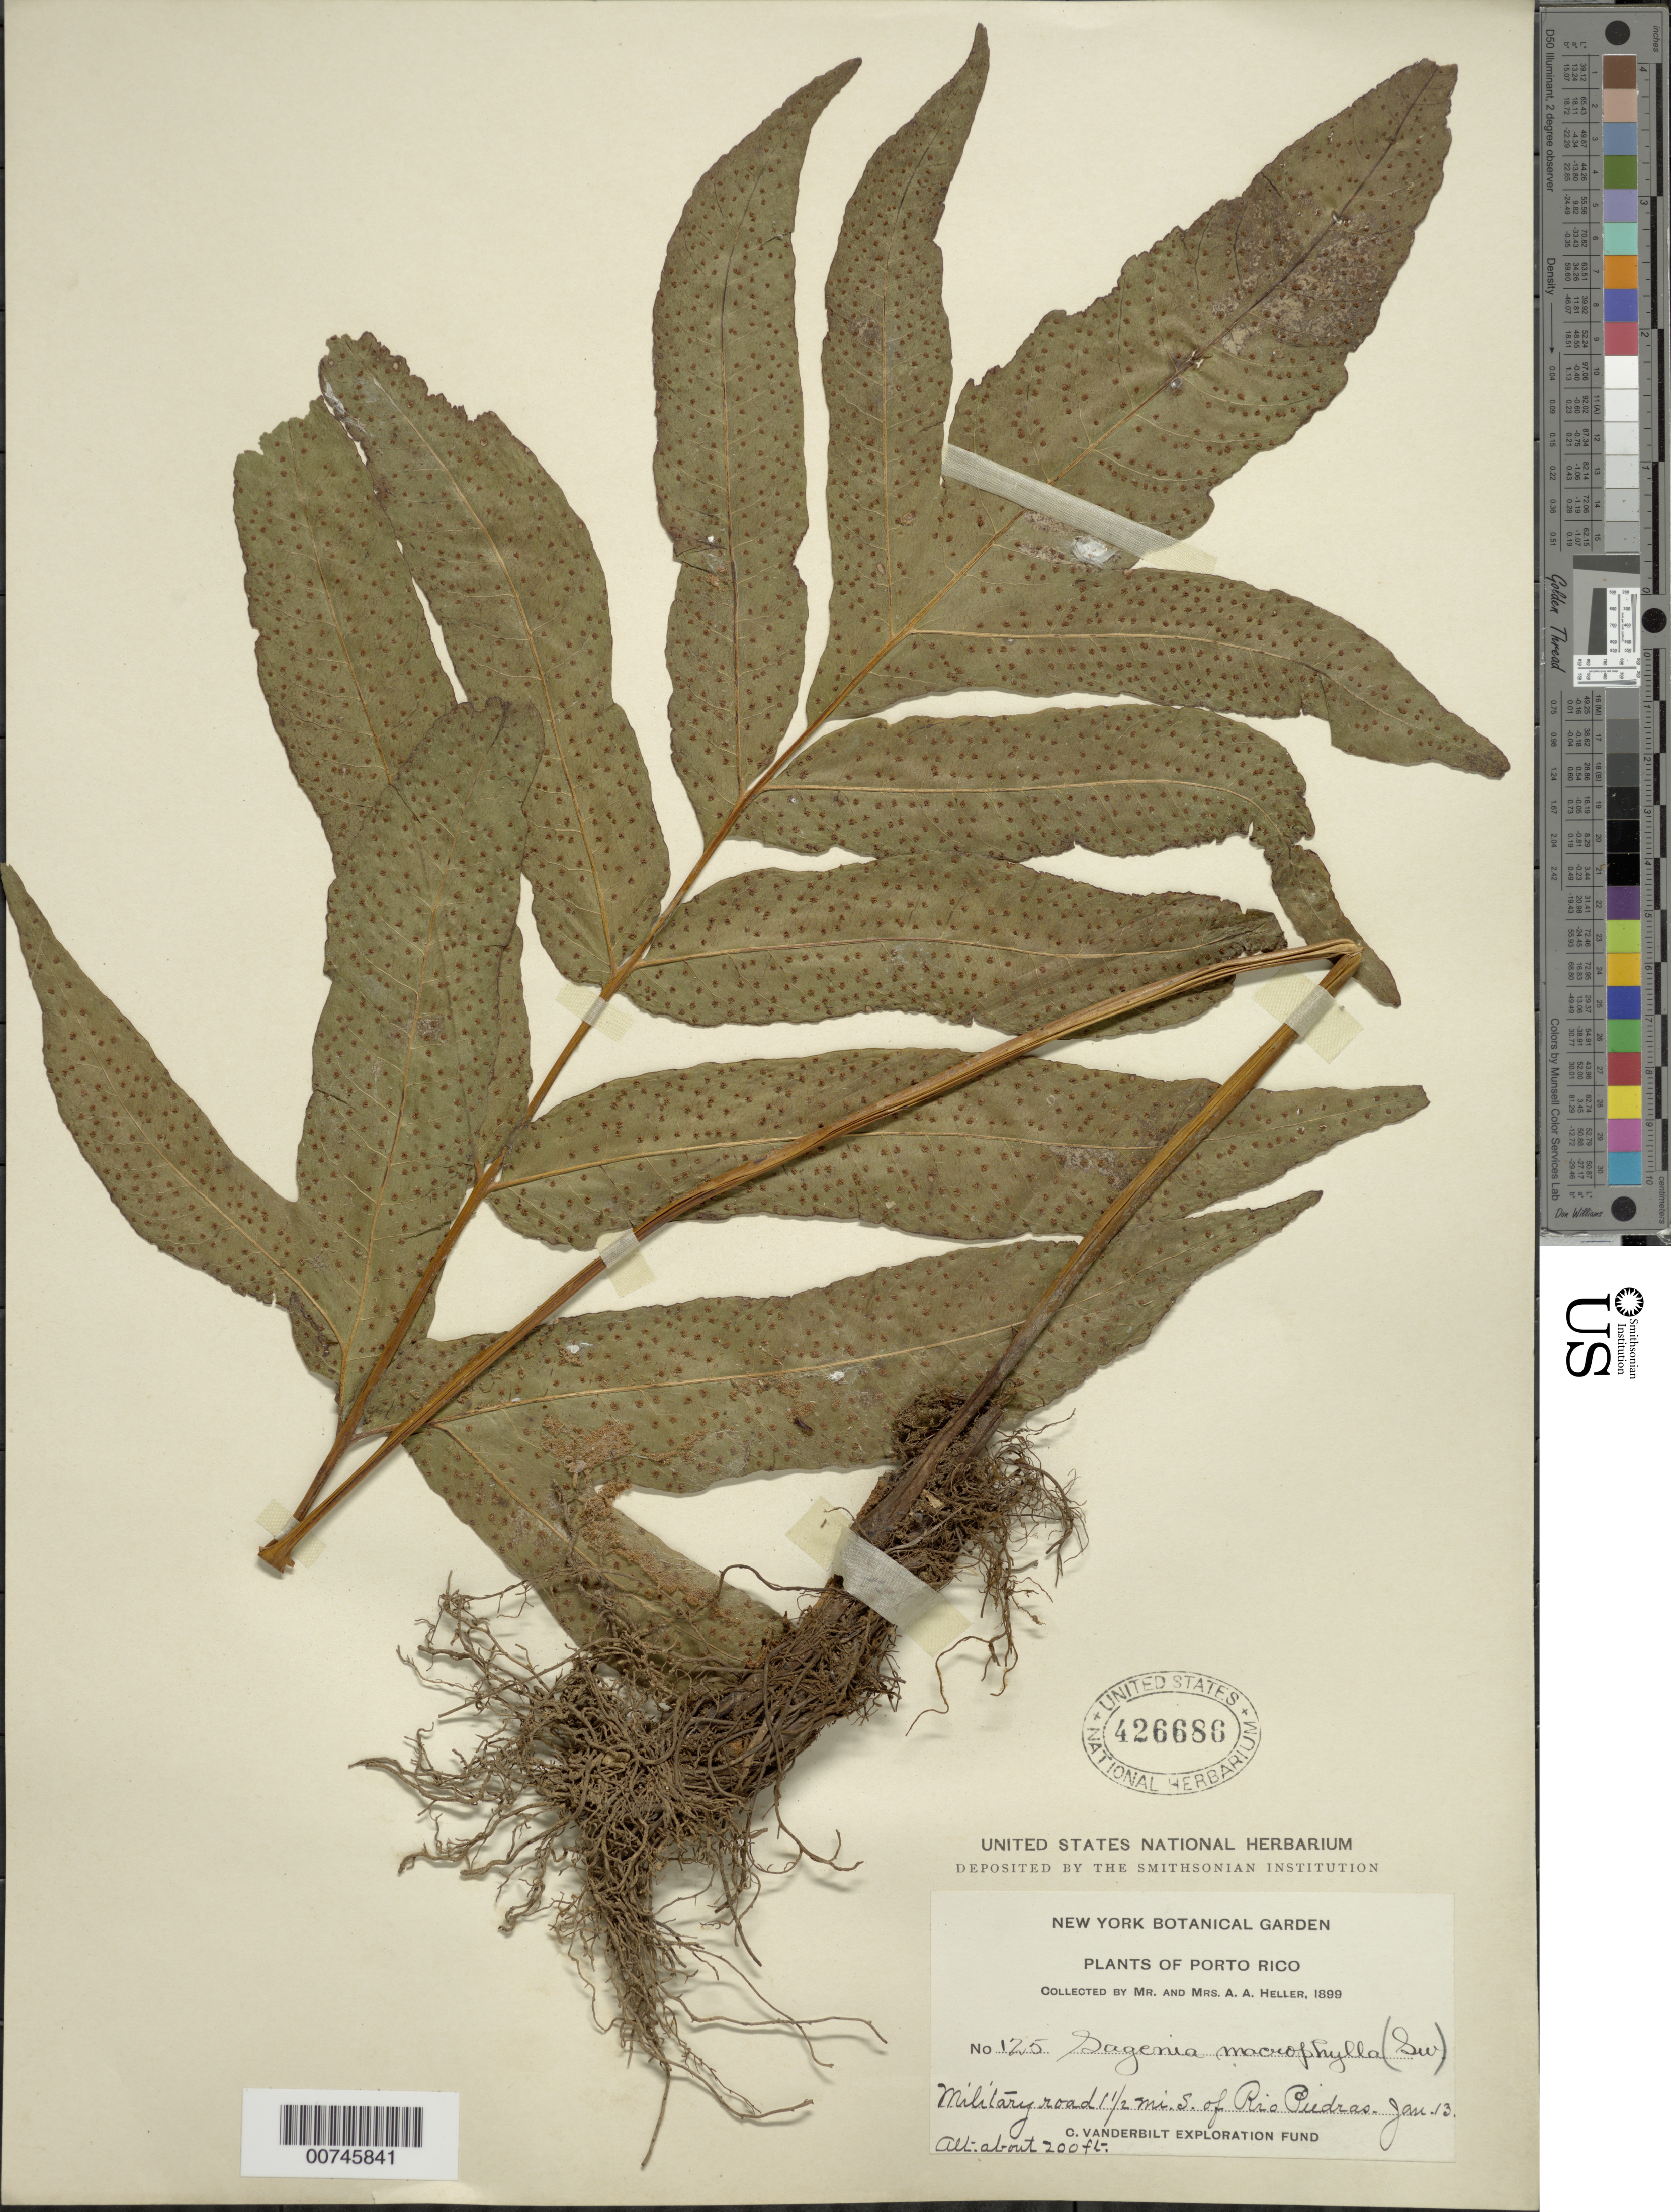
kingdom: Plantae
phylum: Tracheophyta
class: Polypodiopsida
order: Polypodiales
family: Tectariaceae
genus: Tectaria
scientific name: Tectaria incisa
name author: Cav.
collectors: A. A. Heller & E. G. Heller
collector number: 125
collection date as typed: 13 Jan 1899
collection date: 1899-01-13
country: Puerto Rico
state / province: San Juan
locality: Military road 1.5 mi. S of Río Piedras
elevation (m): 61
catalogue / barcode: US 426686